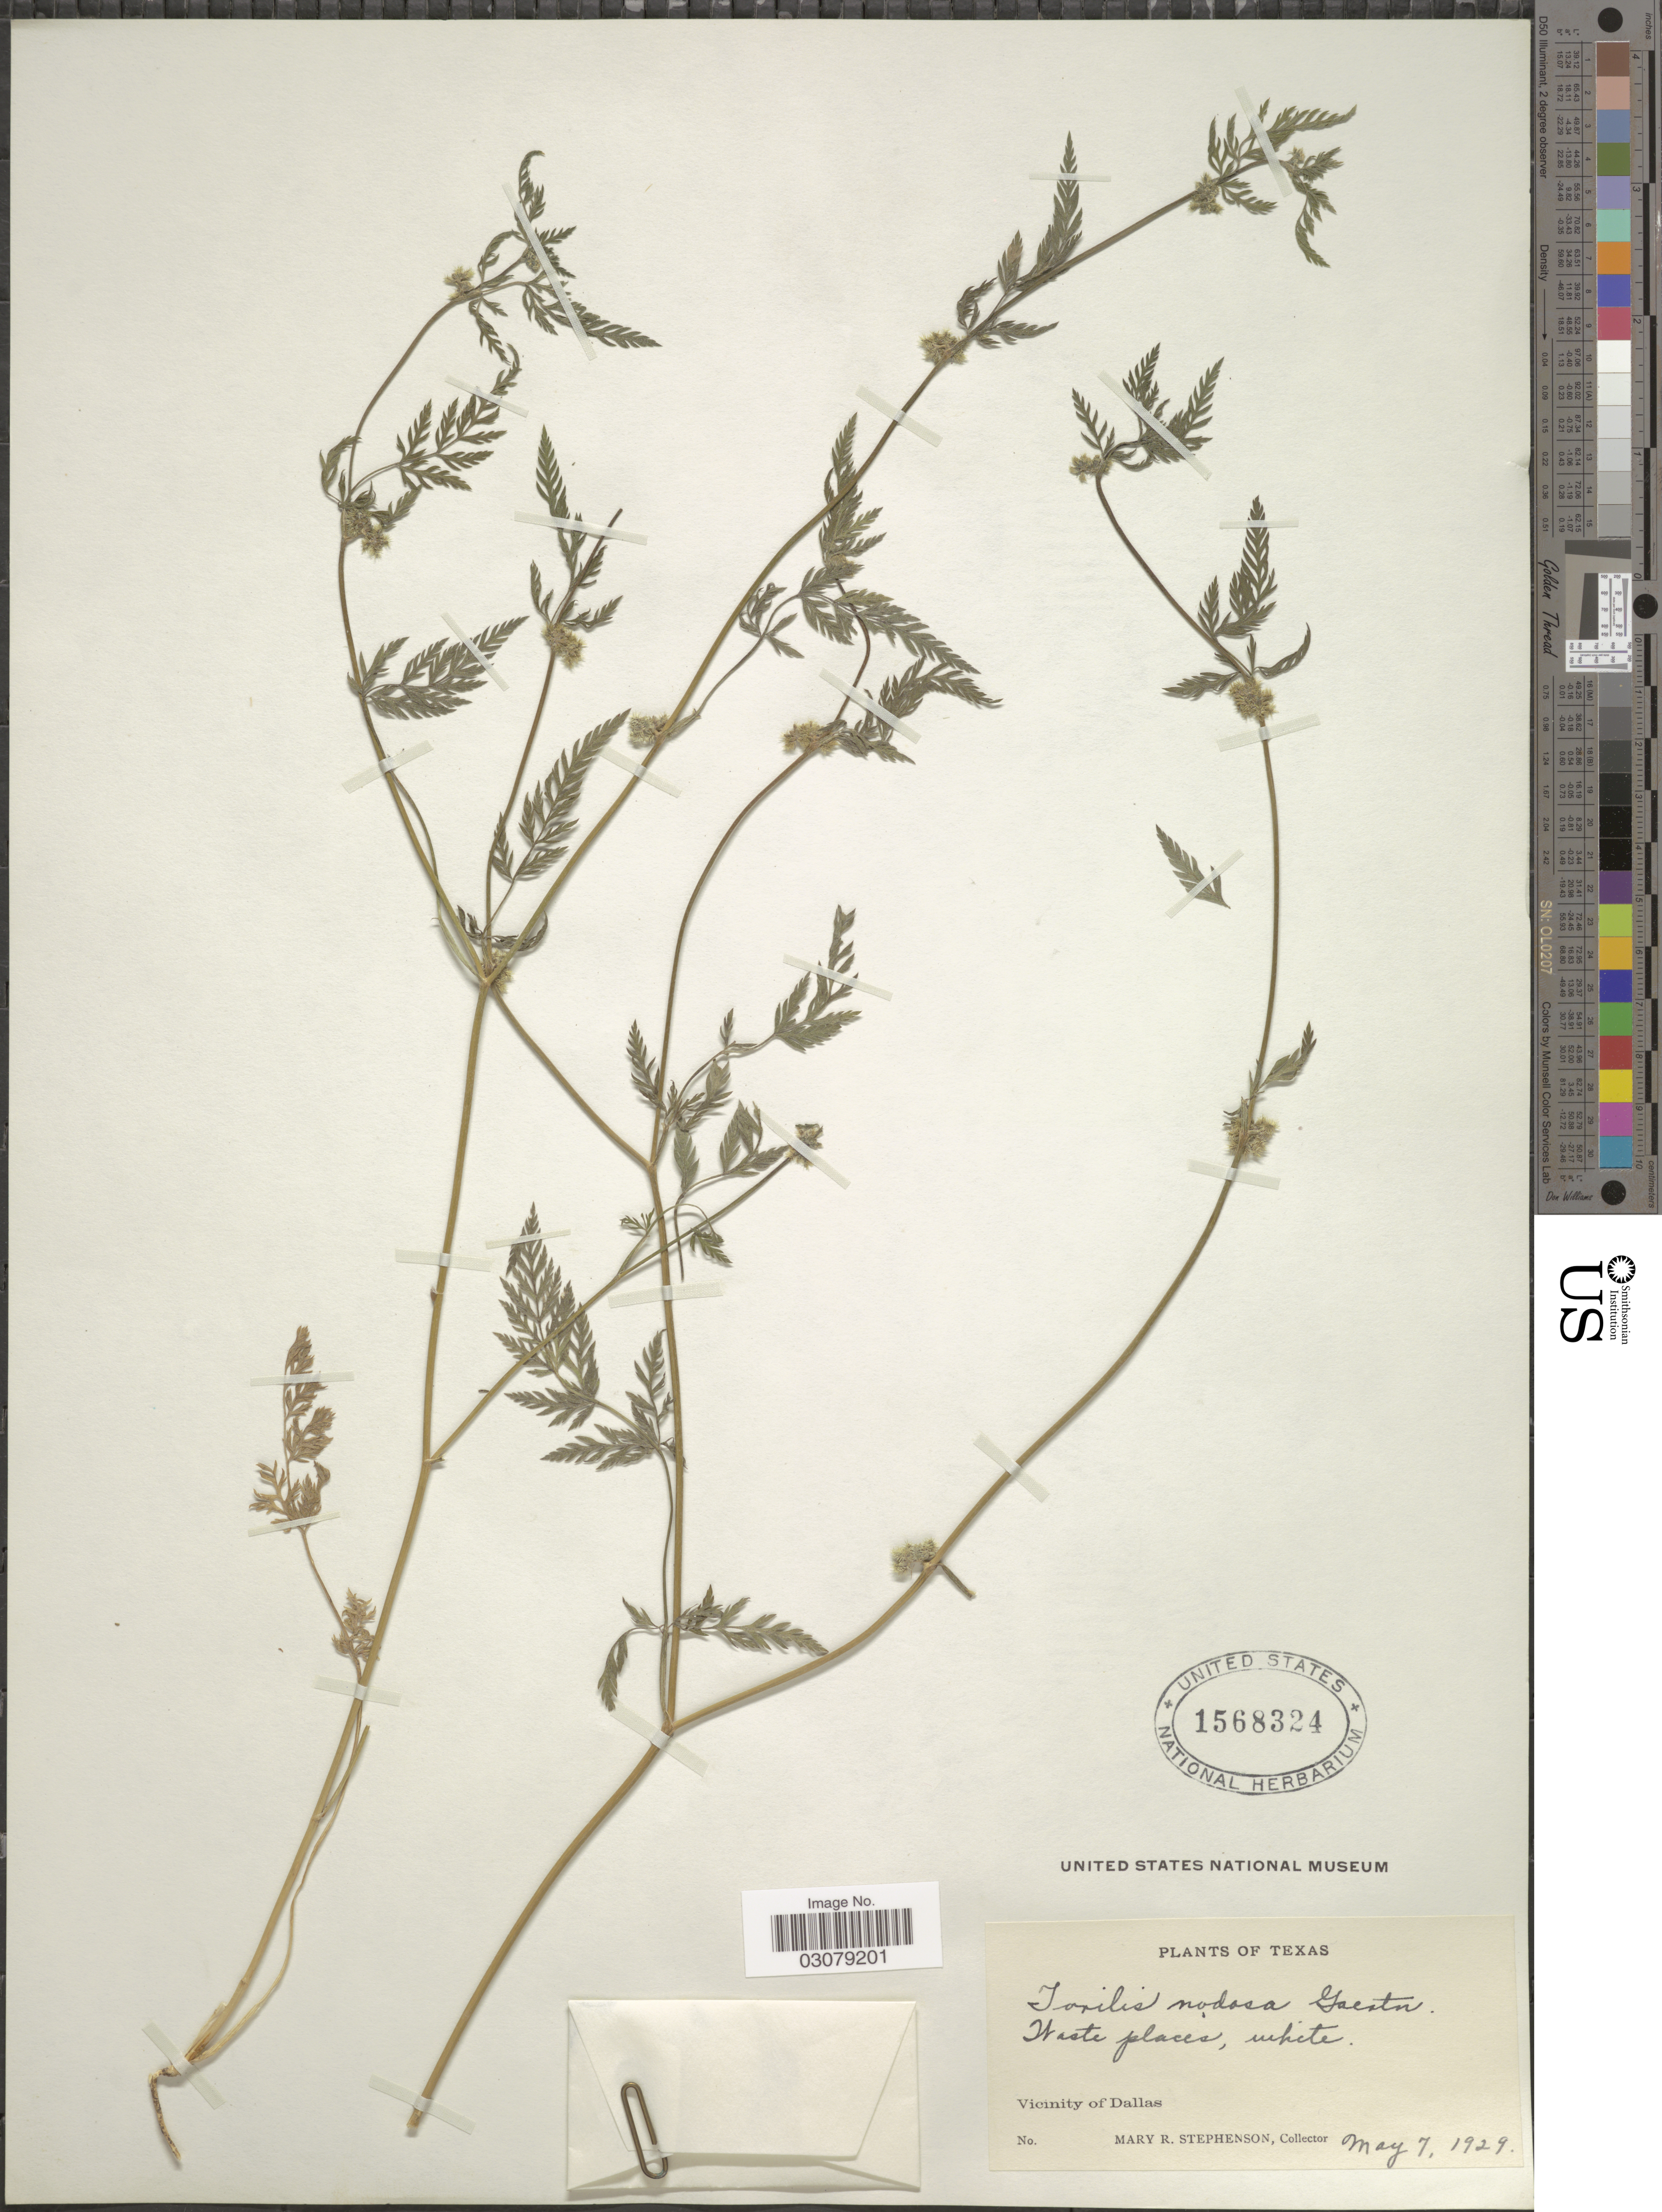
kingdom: Plantae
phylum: Tracheophyta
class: Magnoliopsida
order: Apiales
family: Apiaceae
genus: Torilis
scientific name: Torilis nodosa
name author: (L.) Gaertn.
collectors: M. Stephenson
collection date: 1929-05-07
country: United States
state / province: Texas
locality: Vicinity of Dallas.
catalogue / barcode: US 1568324